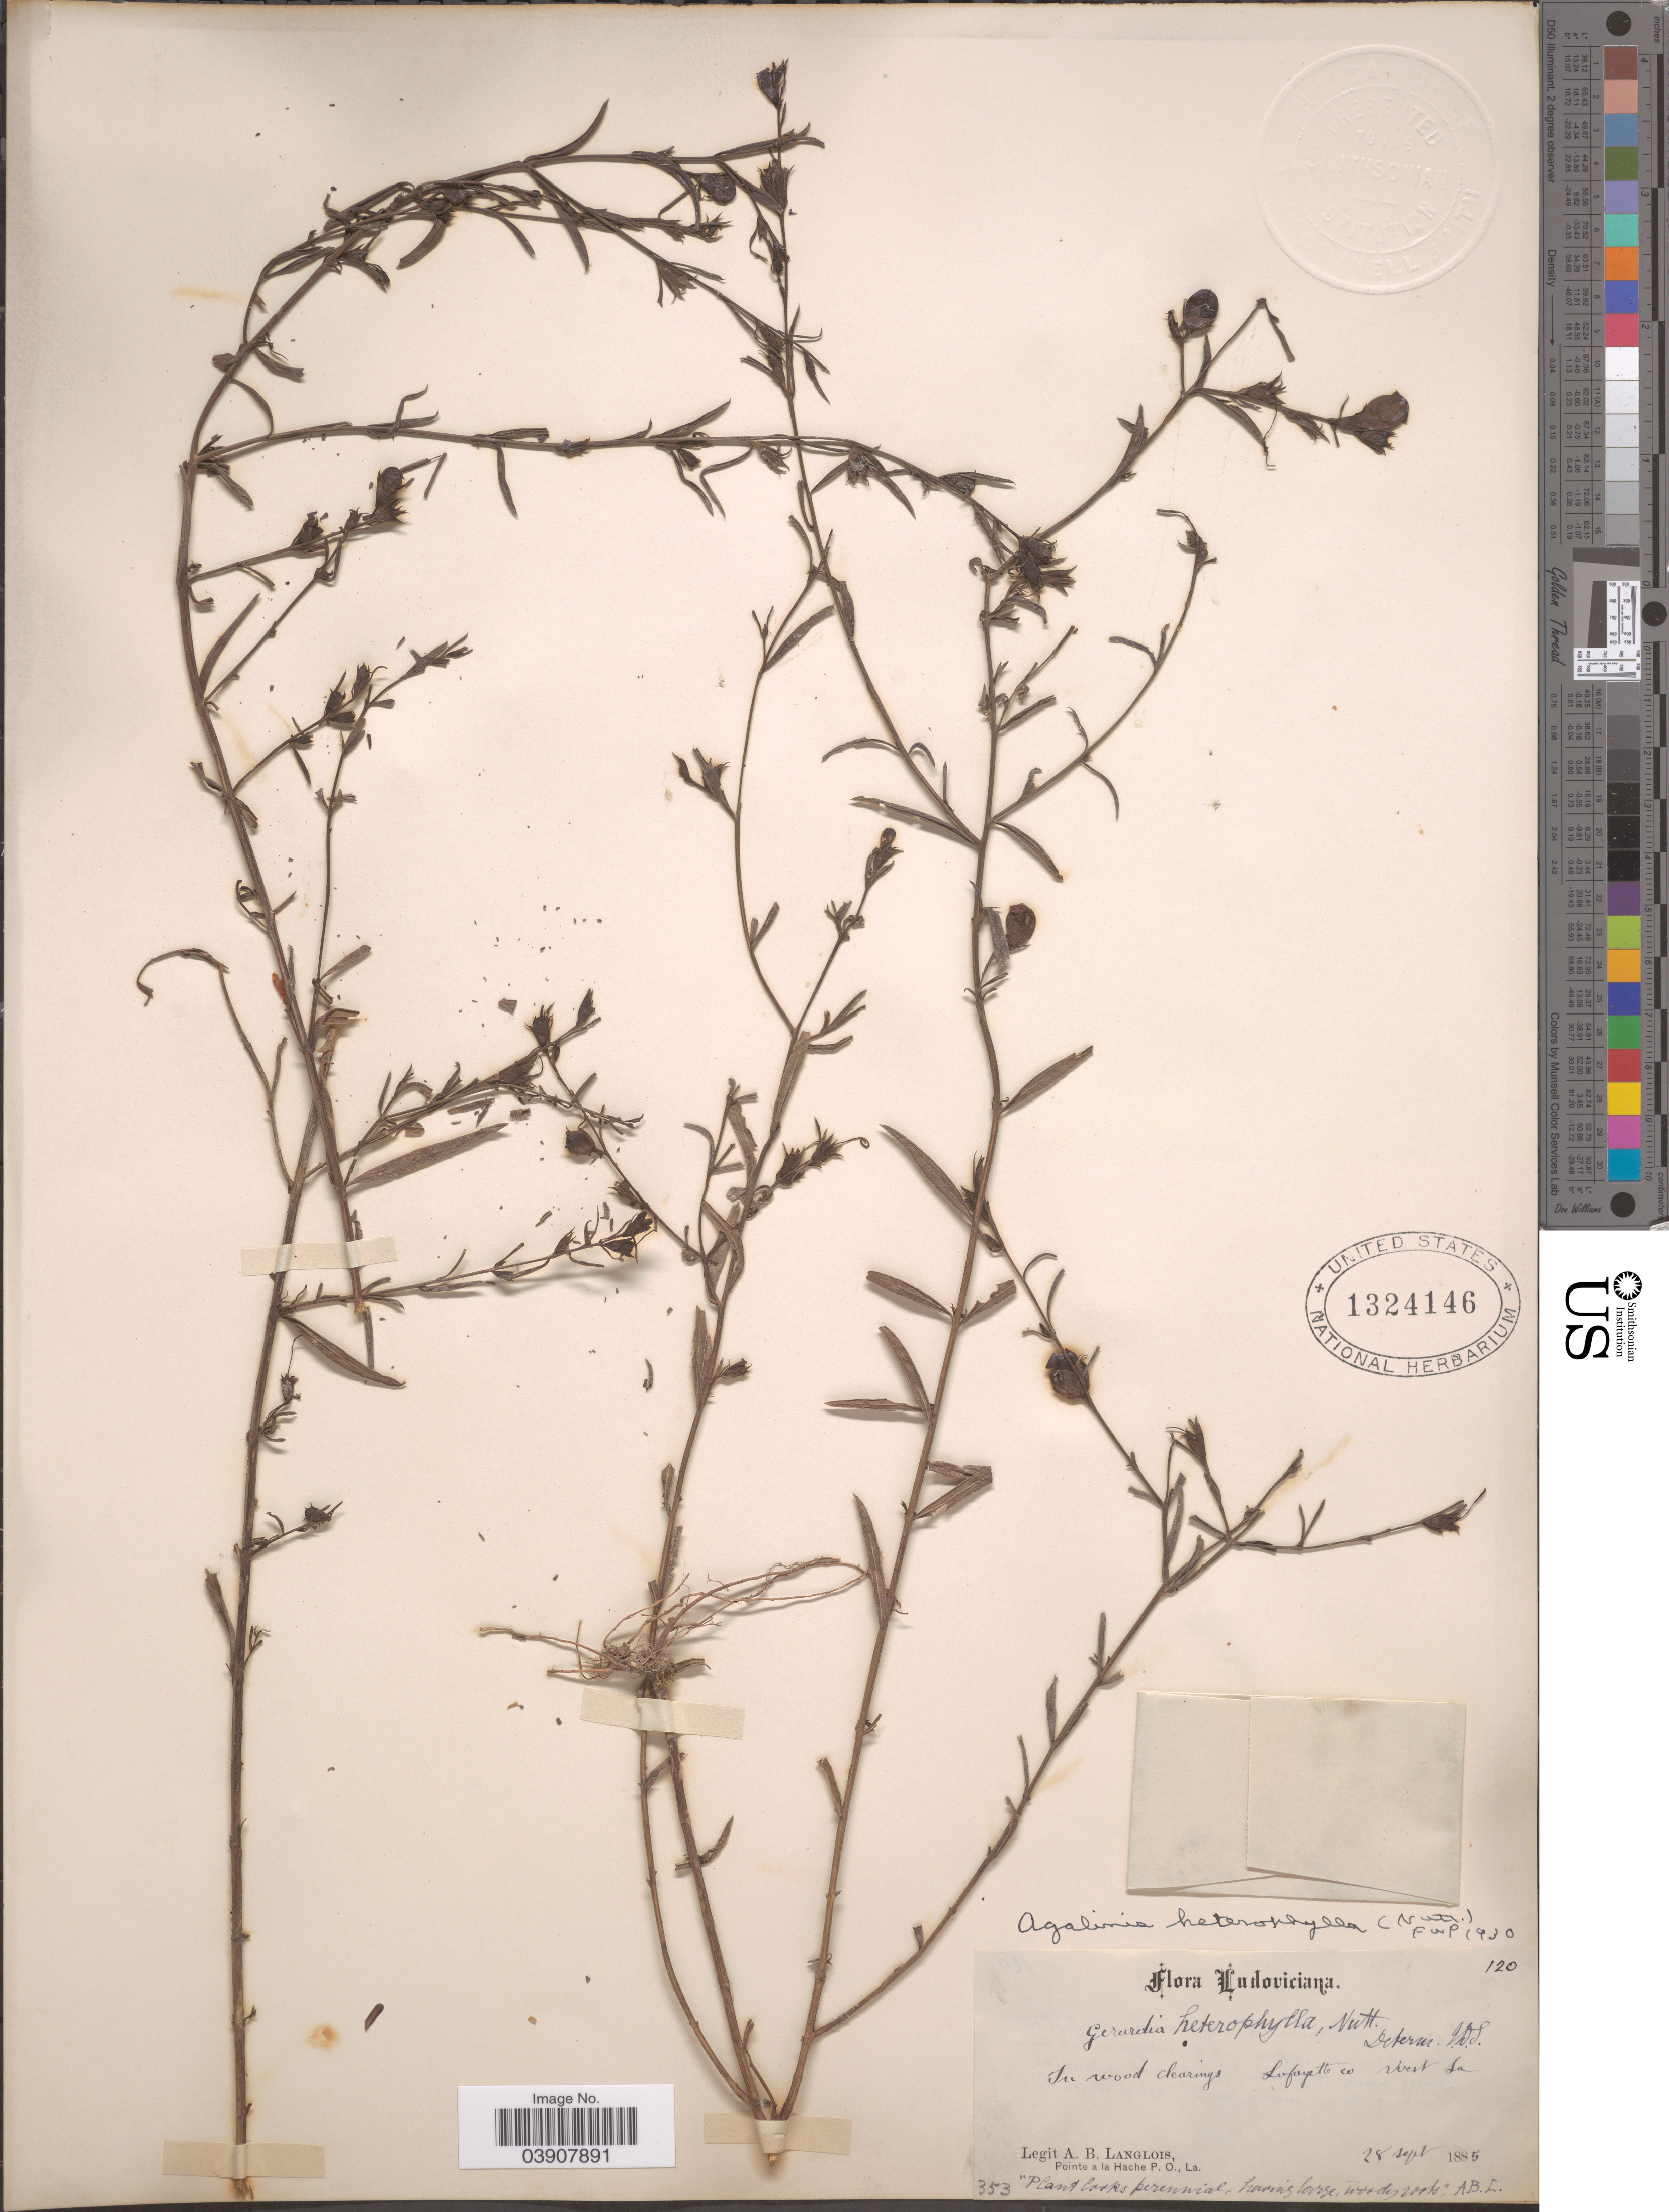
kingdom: Plantae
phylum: Tracheophyta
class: Magnoliopsida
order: Lamiales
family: Orobanchaceae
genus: Agalinis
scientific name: Agalinis heterophylla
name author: (Nutt.) Small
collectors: A. Langlois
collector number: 120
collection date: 1885-09-28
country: United States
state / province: Louisiana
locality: Lafayette Co. West La.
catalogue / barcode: US 1324146